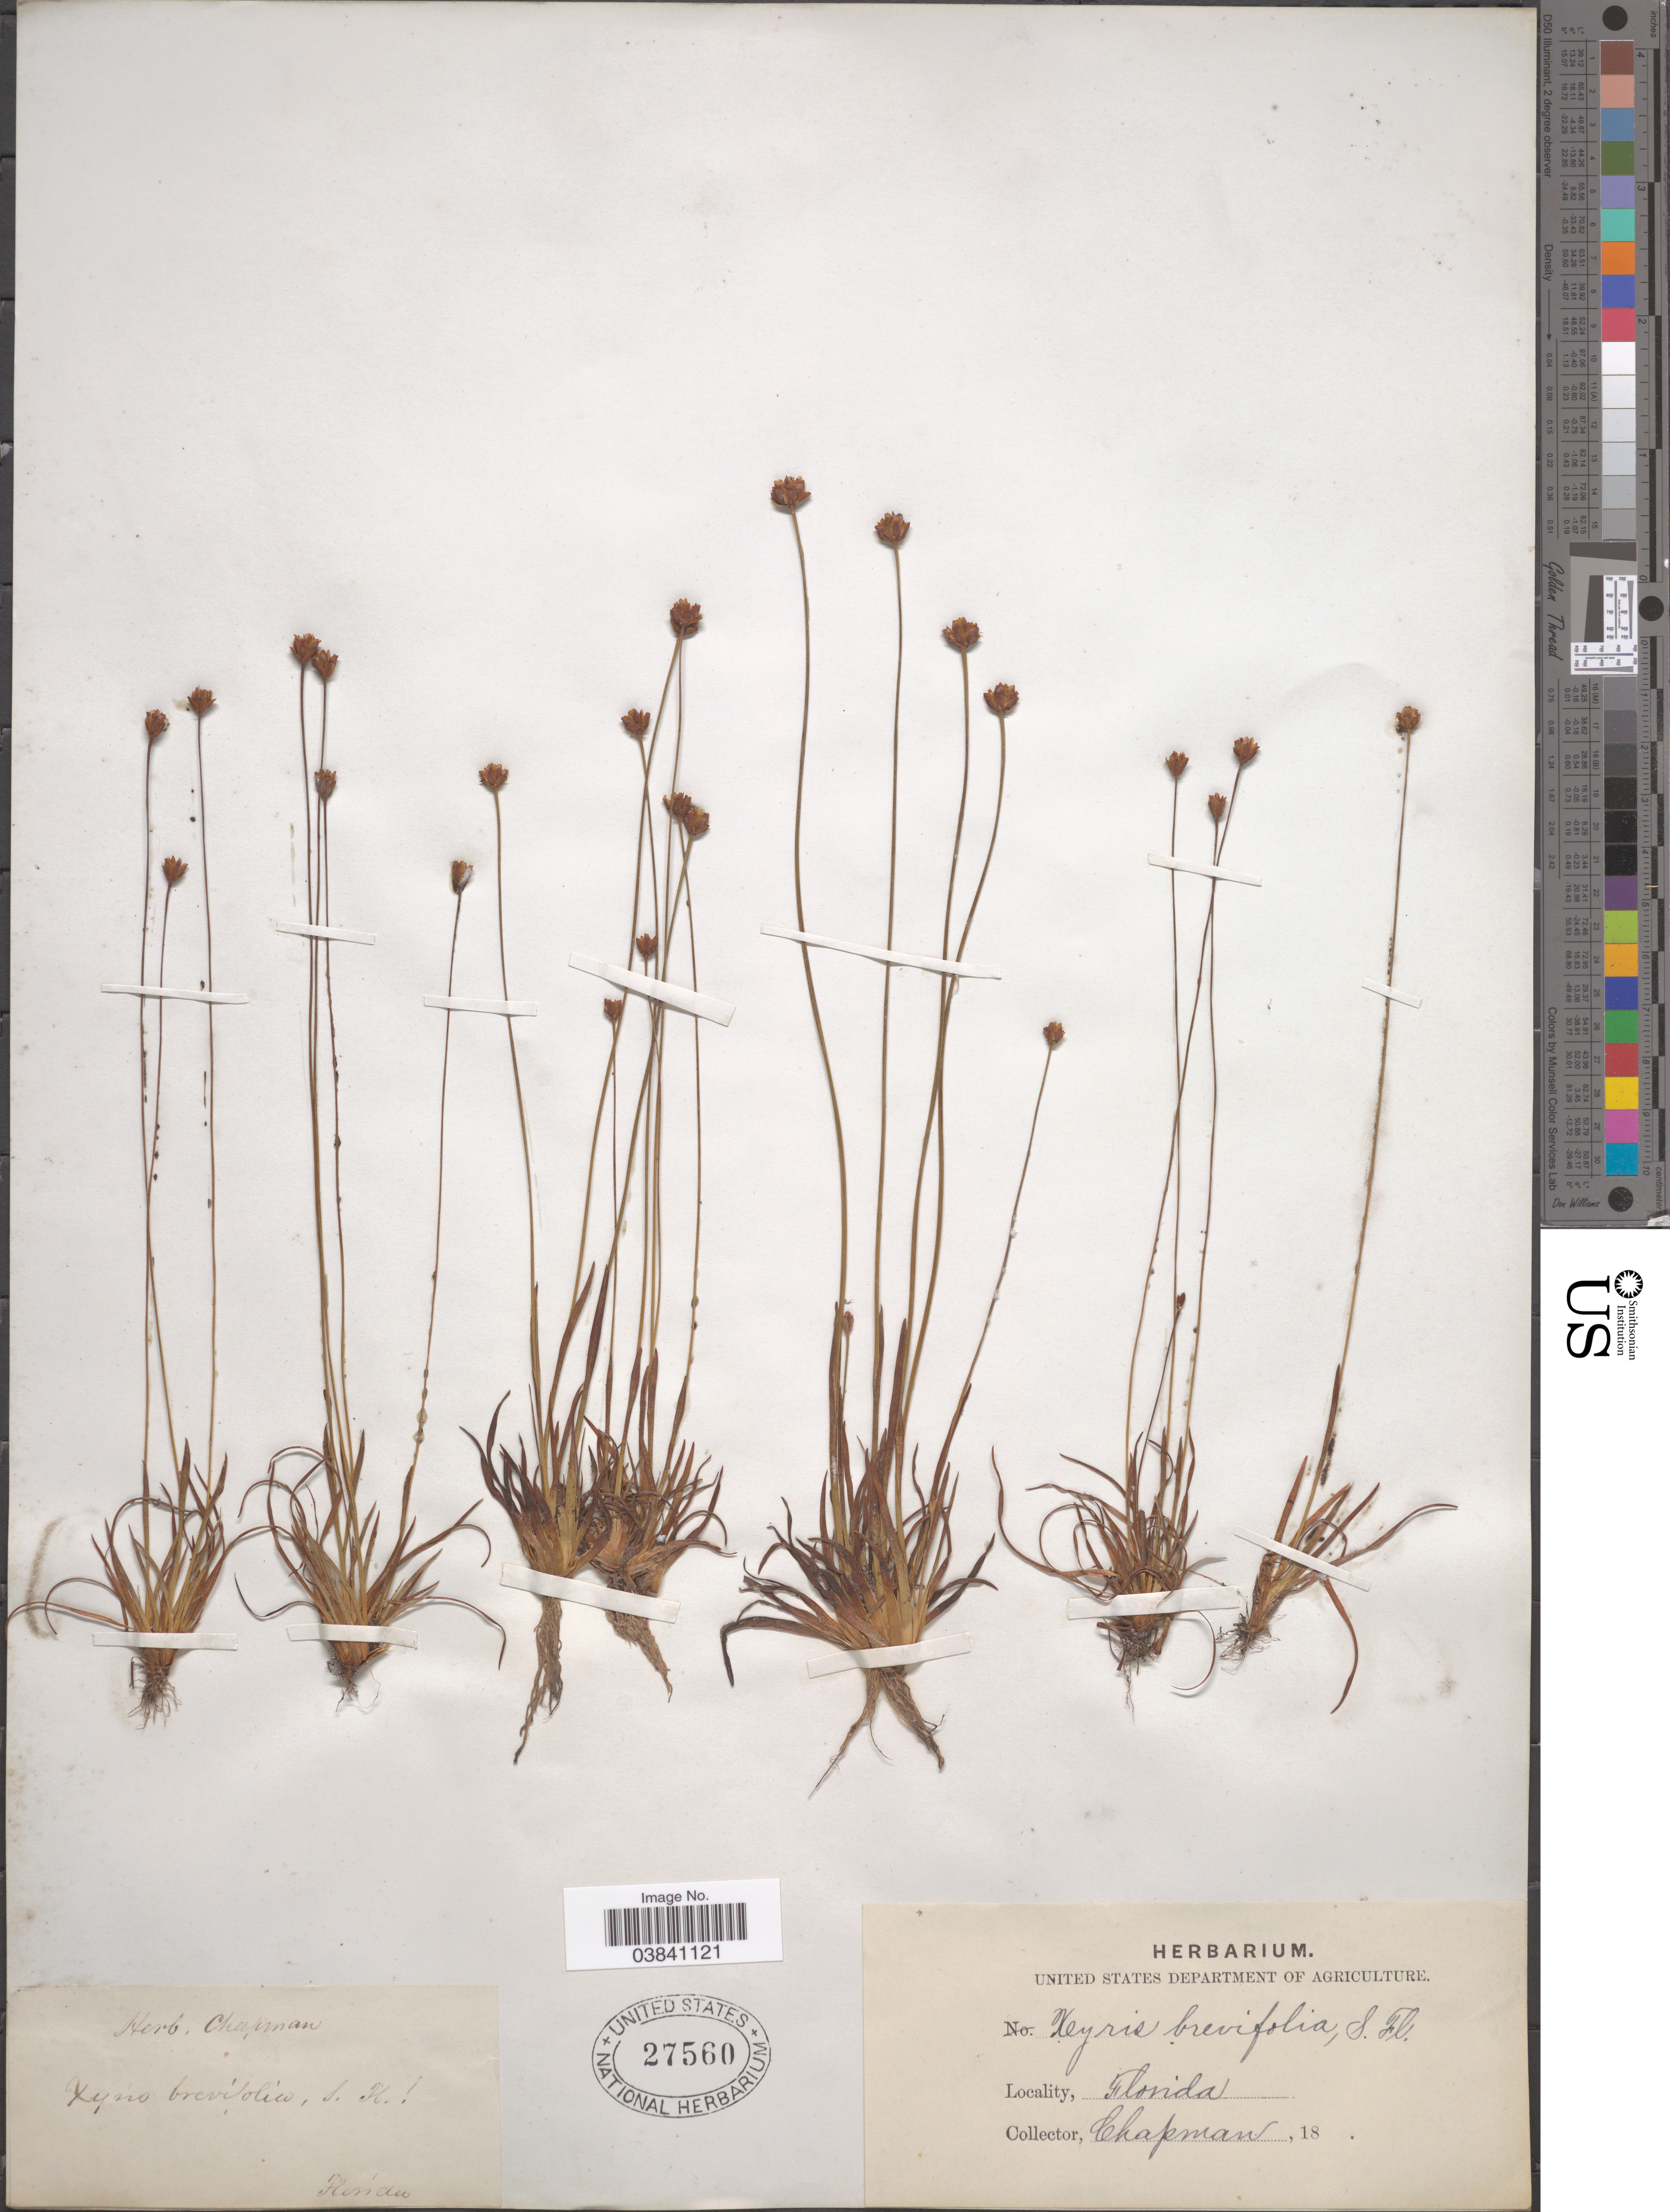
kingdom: Plantae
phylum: Tracheophyta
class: Liliopsida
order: Poales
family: Xyridaceae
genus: Xyris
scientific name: Xyris brevifolia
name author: Michx.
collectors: A. Chapman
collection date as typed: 18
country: United States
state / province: Florida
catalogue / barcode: US 27560